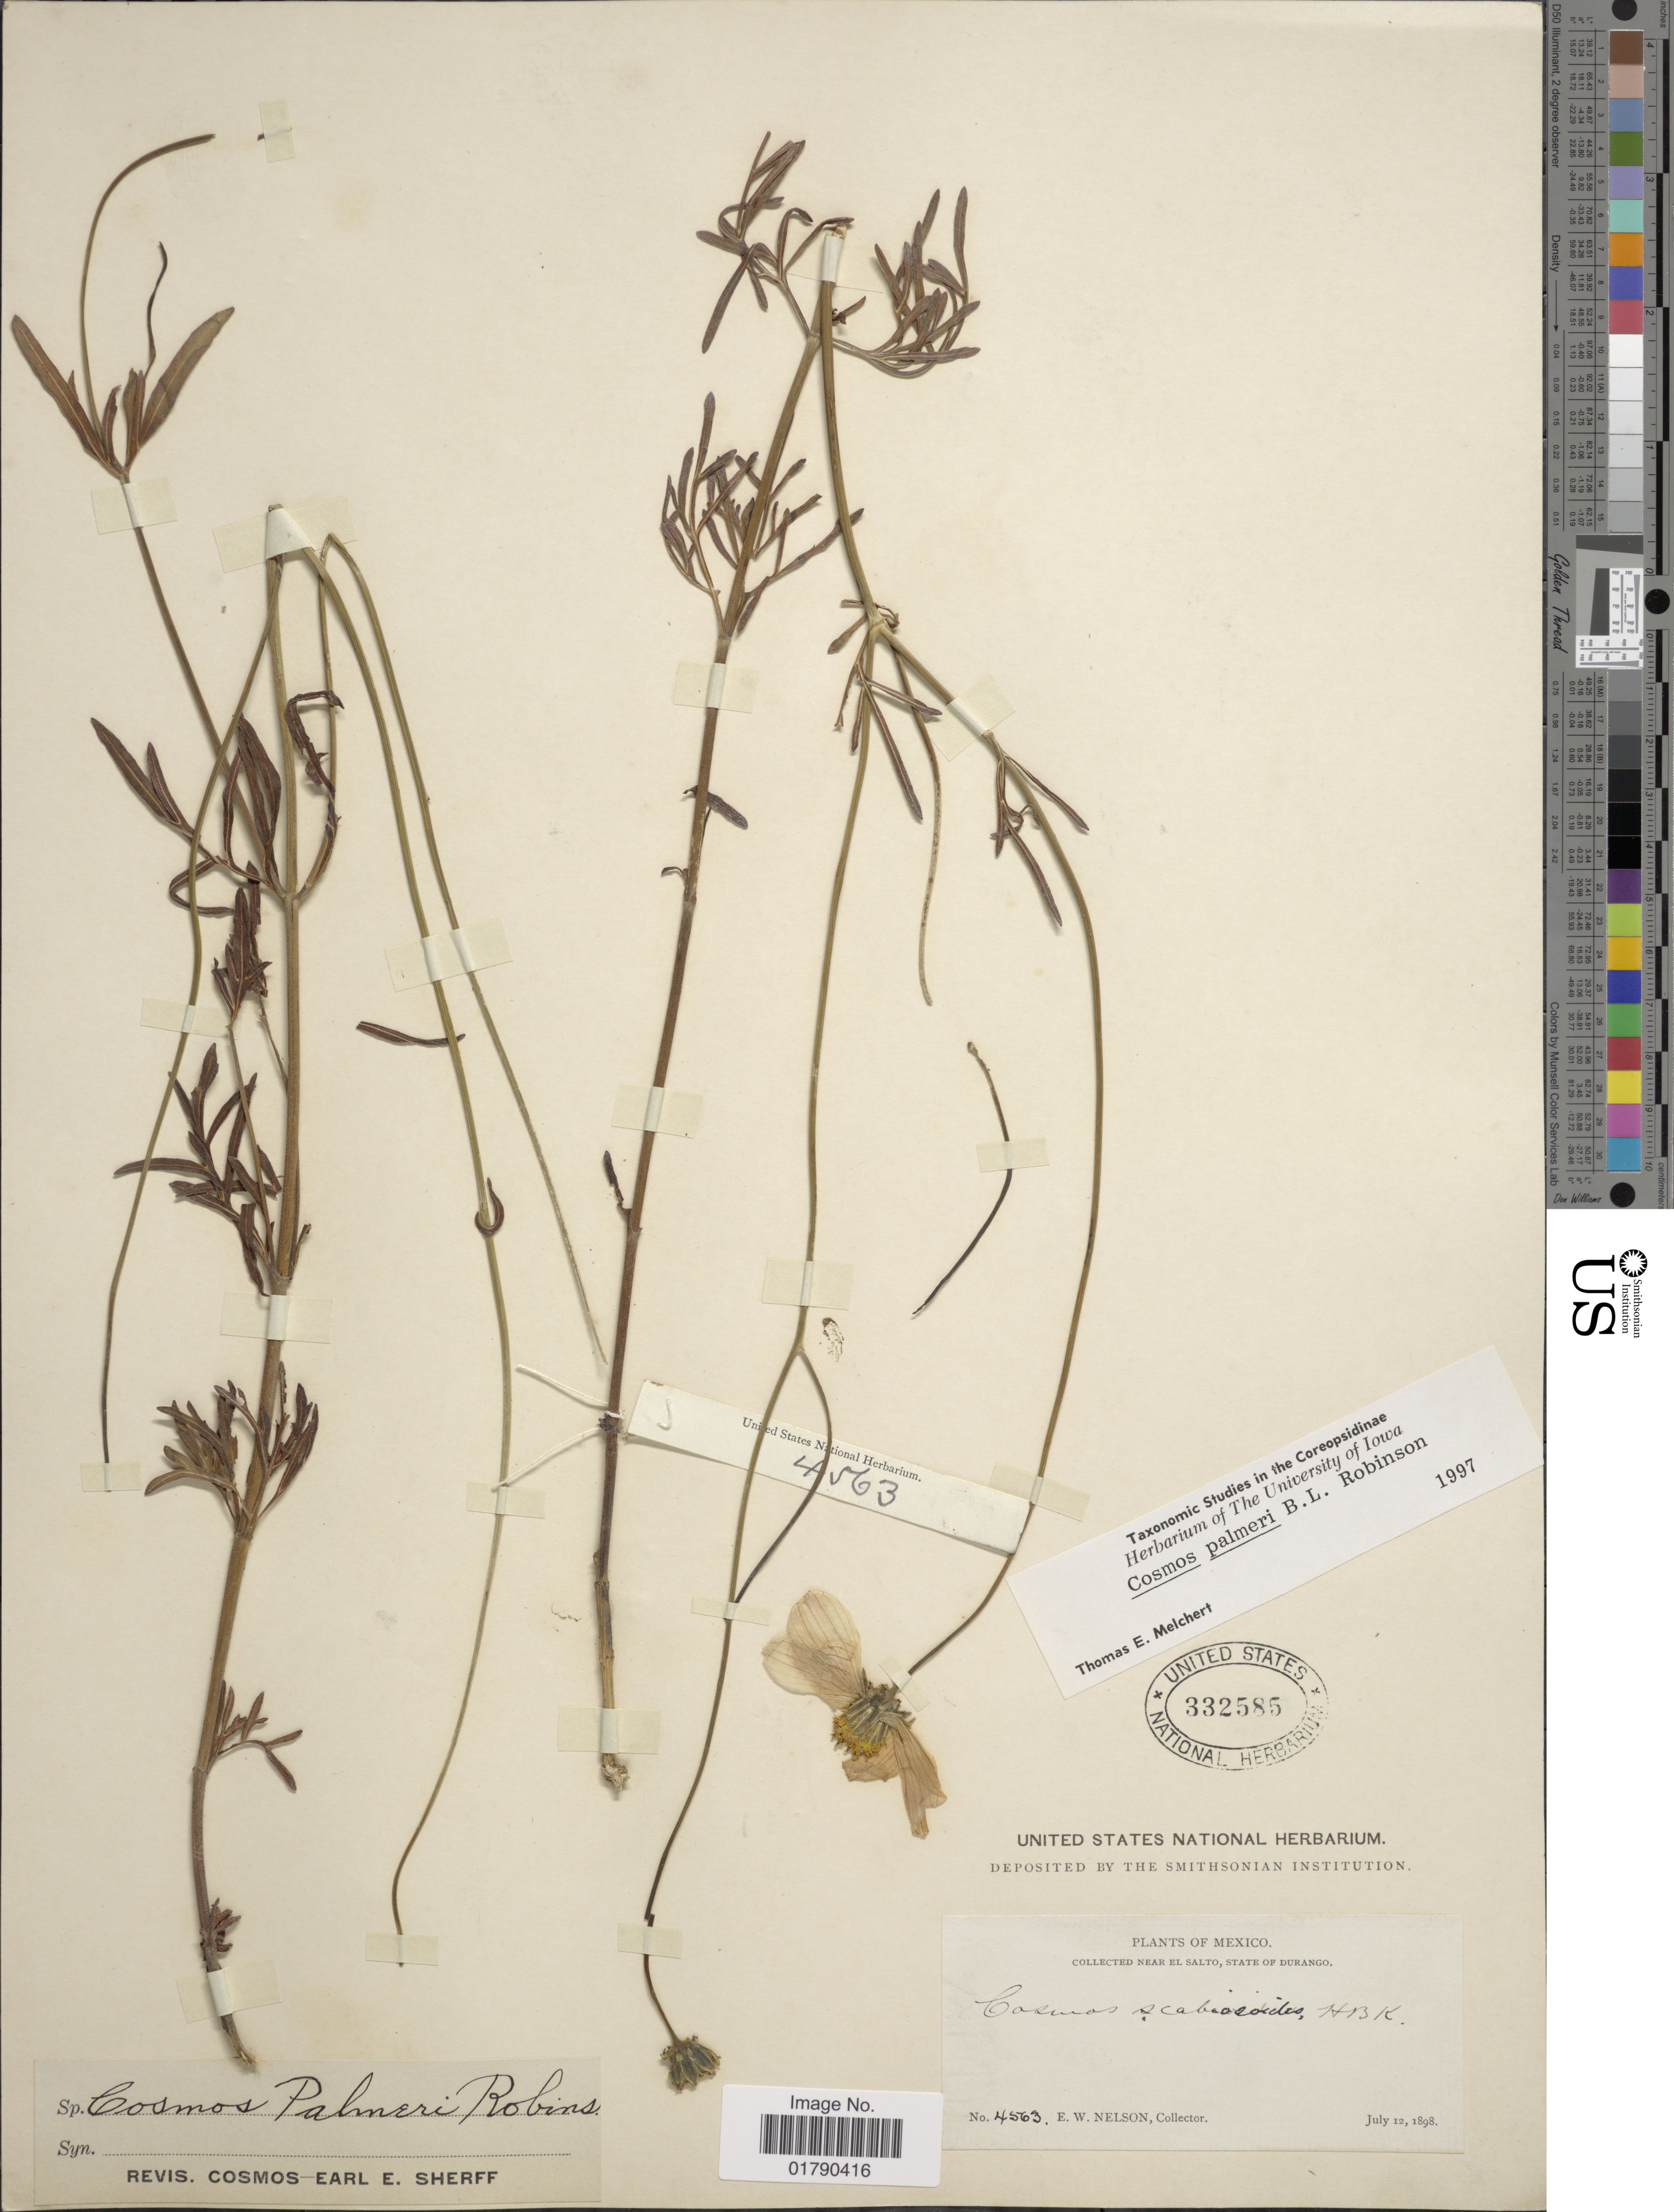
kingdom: Plantae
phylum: Tracheophyta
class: Magnoliopsida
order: Asterales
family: Asteraceae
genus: Cosmos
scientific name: Cosmos palmeri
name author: B.L. Rob.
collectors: E. W. Nelson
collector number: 4563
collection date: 1898-07-12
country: Mexico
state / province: Durango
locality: Near El Salto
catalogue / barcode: US 332585